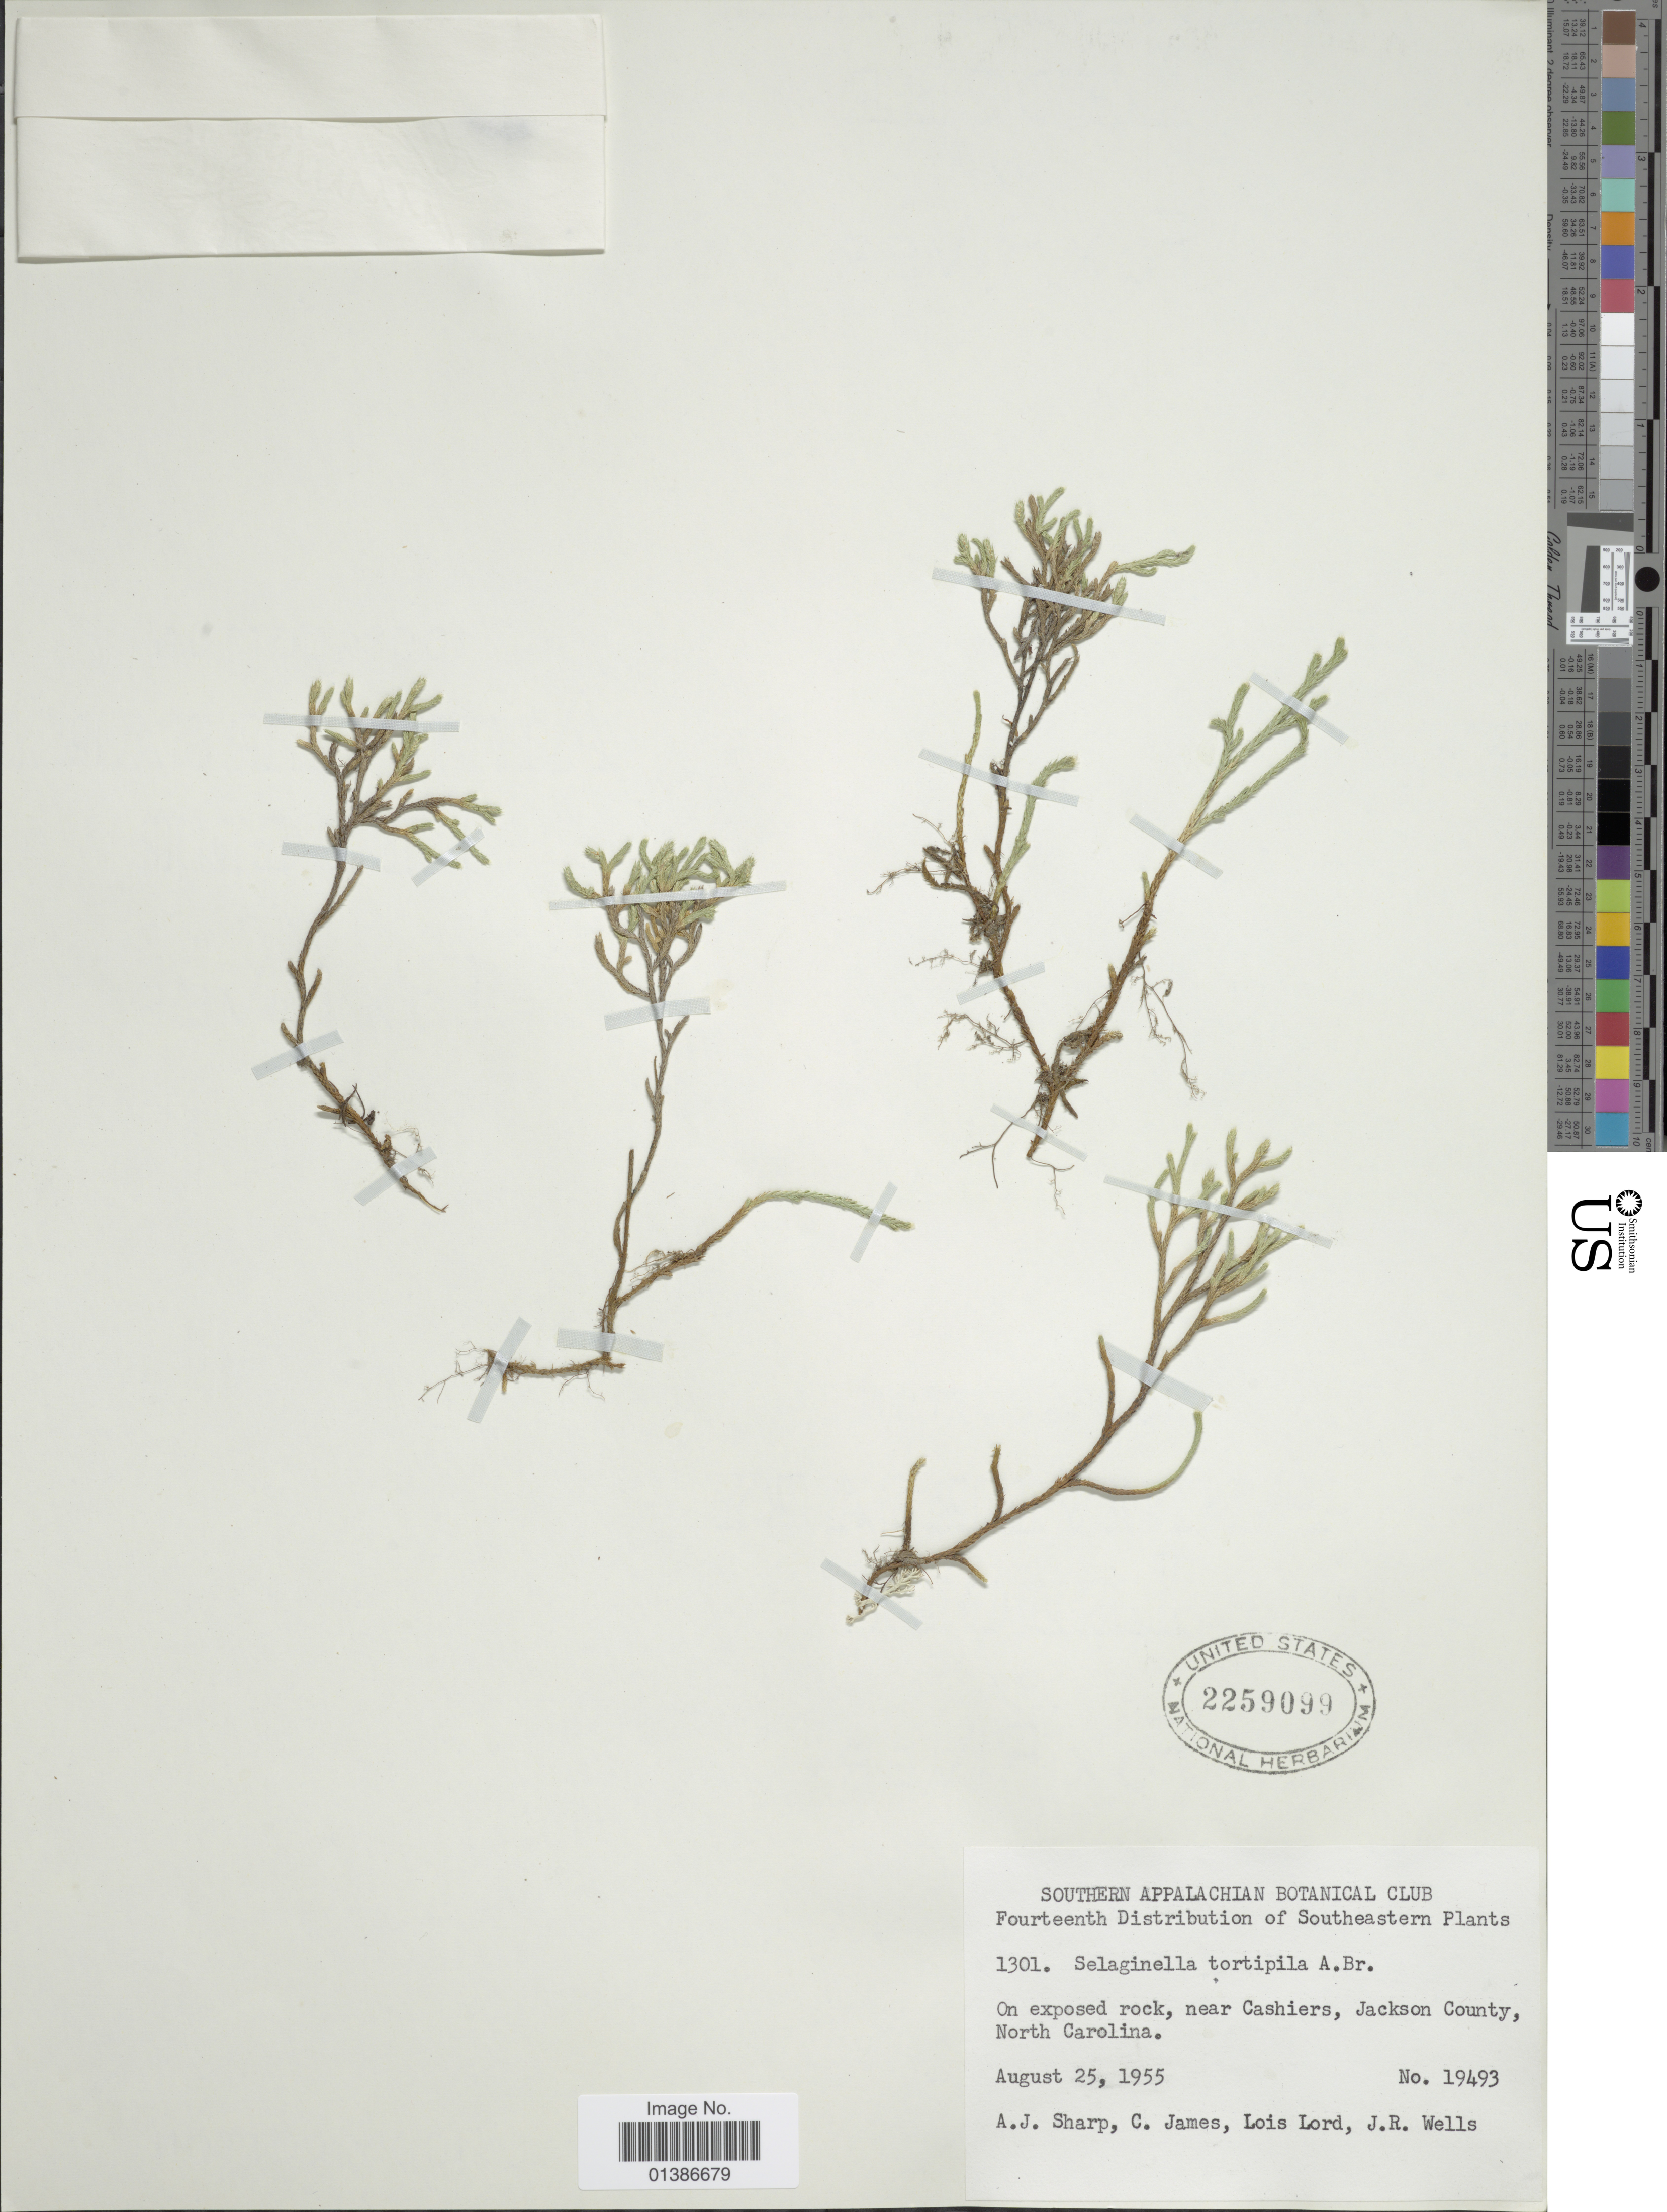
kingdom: Plantae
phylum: Tracheophyta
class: Lycopodiopsida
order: Selaginellales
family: Selaginellaceae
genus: Selaginella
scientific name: Selaginella tortipila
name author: A. Braun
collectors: A. J. Sharp, C. James, L. Lord & J. Wells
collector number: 19493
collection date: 1955-08-25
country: United States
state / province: North Carolina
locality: On exposed rock, near Cashiers, Jackson County.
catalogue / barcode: US 2259099